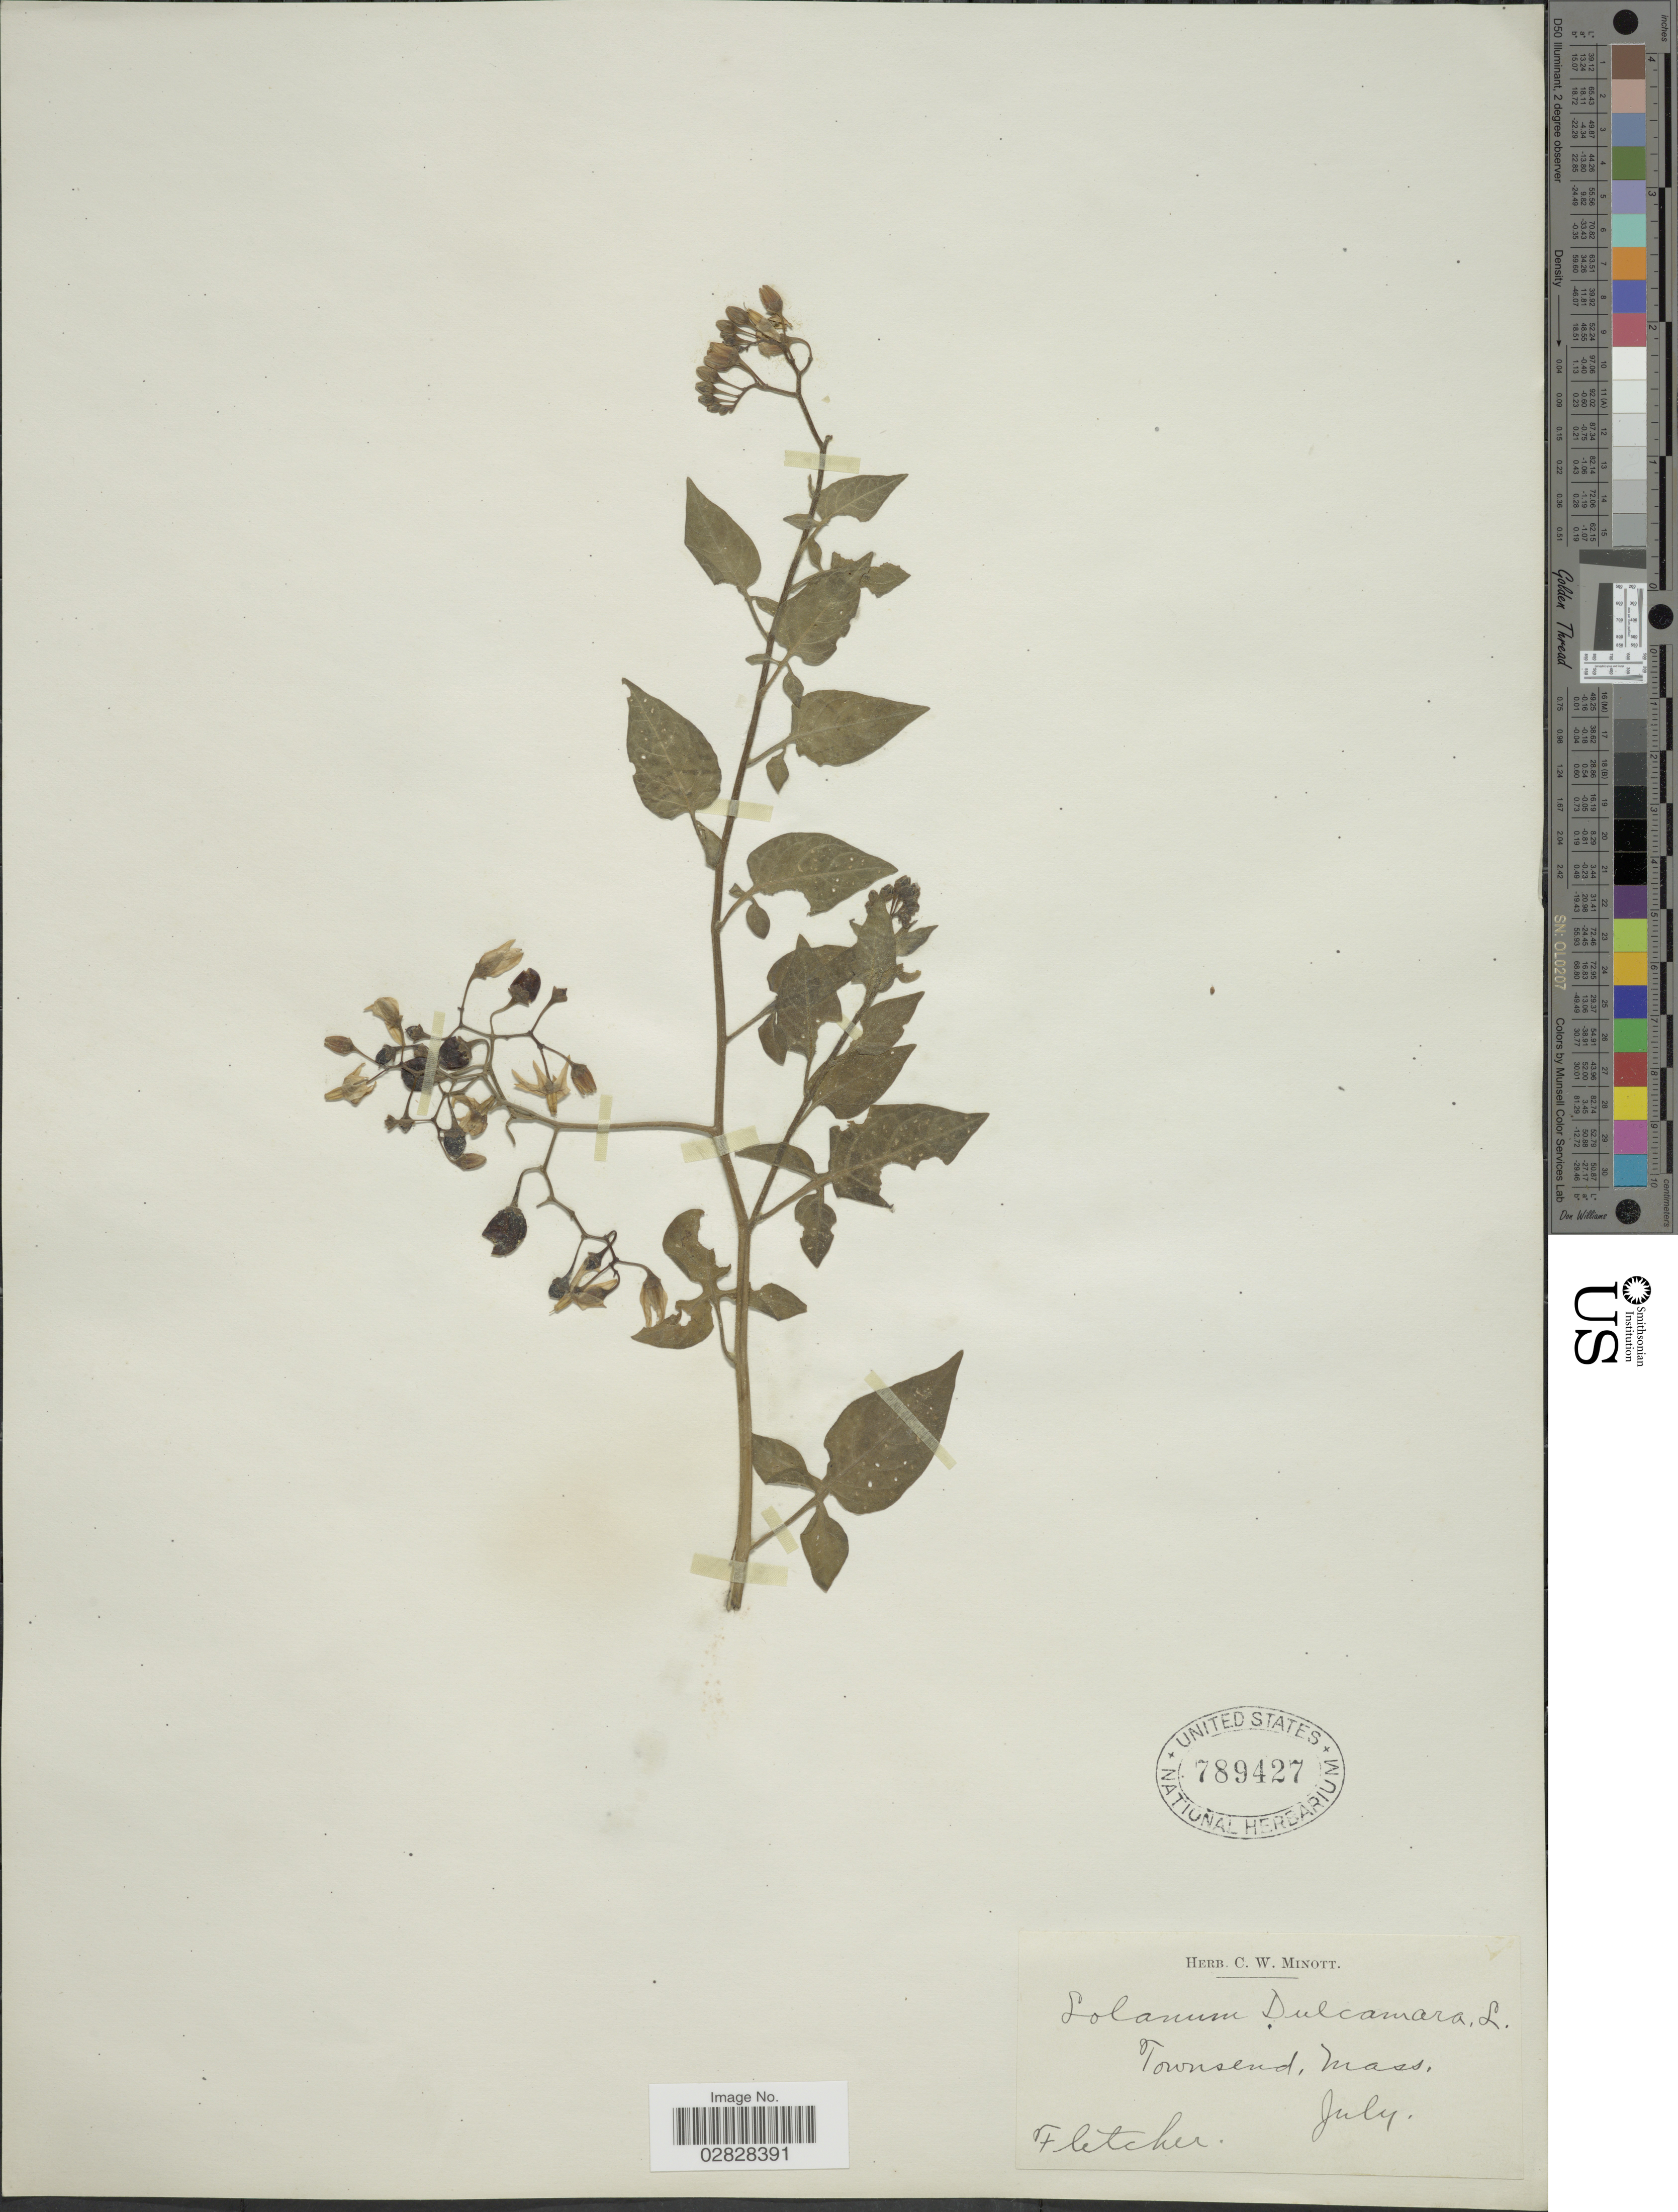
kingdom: Plantae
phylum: Tracheophyta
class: Magnoliopsida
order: Solanales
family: Solanaceae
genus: Solanum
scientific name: Solanum dulcamara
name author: L.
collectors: -. Fletcher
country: United States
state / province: Massachusetts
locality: Townsend.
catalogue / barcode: US 789427